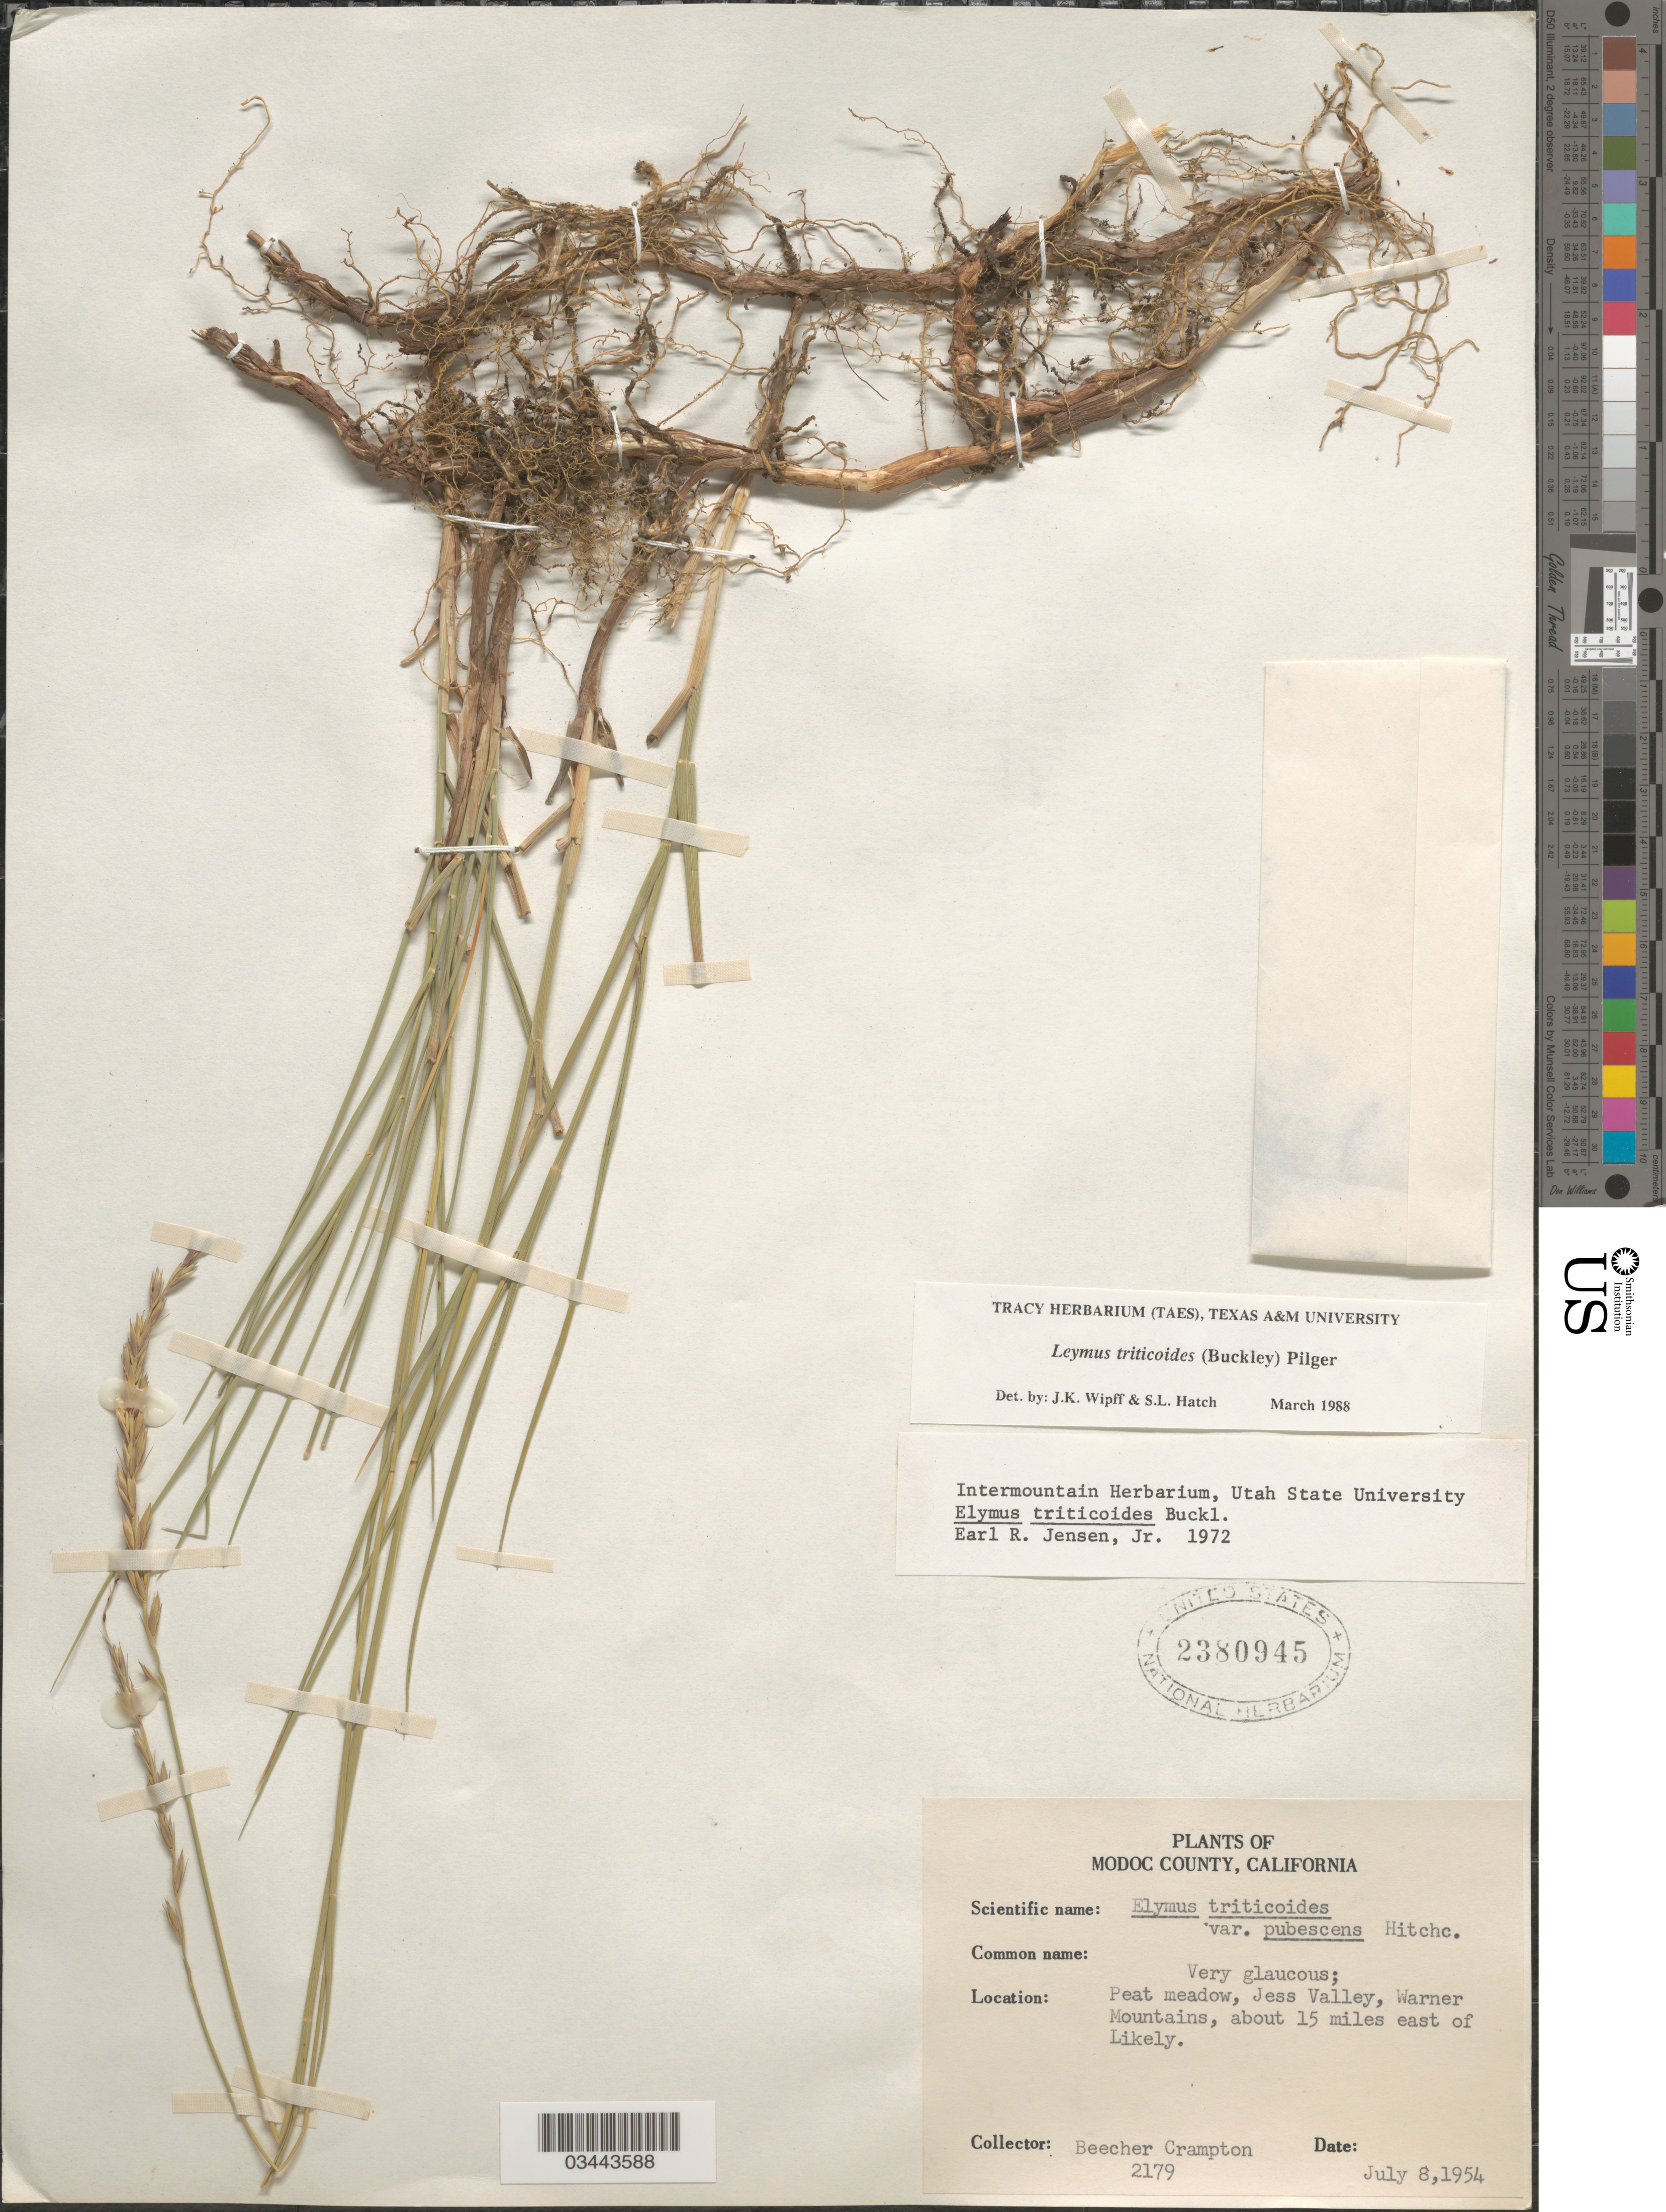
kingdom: Plantae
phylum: Tracheophyta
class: Liliopsida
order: Poales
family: Poaceae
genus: Leymus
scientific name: Leymus triticoides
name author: (Buckley) Pilg.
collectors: B. Crampton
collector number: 2179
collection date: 1954-07-08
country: United States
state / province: California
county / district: Modoc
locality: Modoc County. Peat meadow, Jess Valley, Warner Mountains, about 15 miles east of Likely.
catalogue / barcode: US 2380945